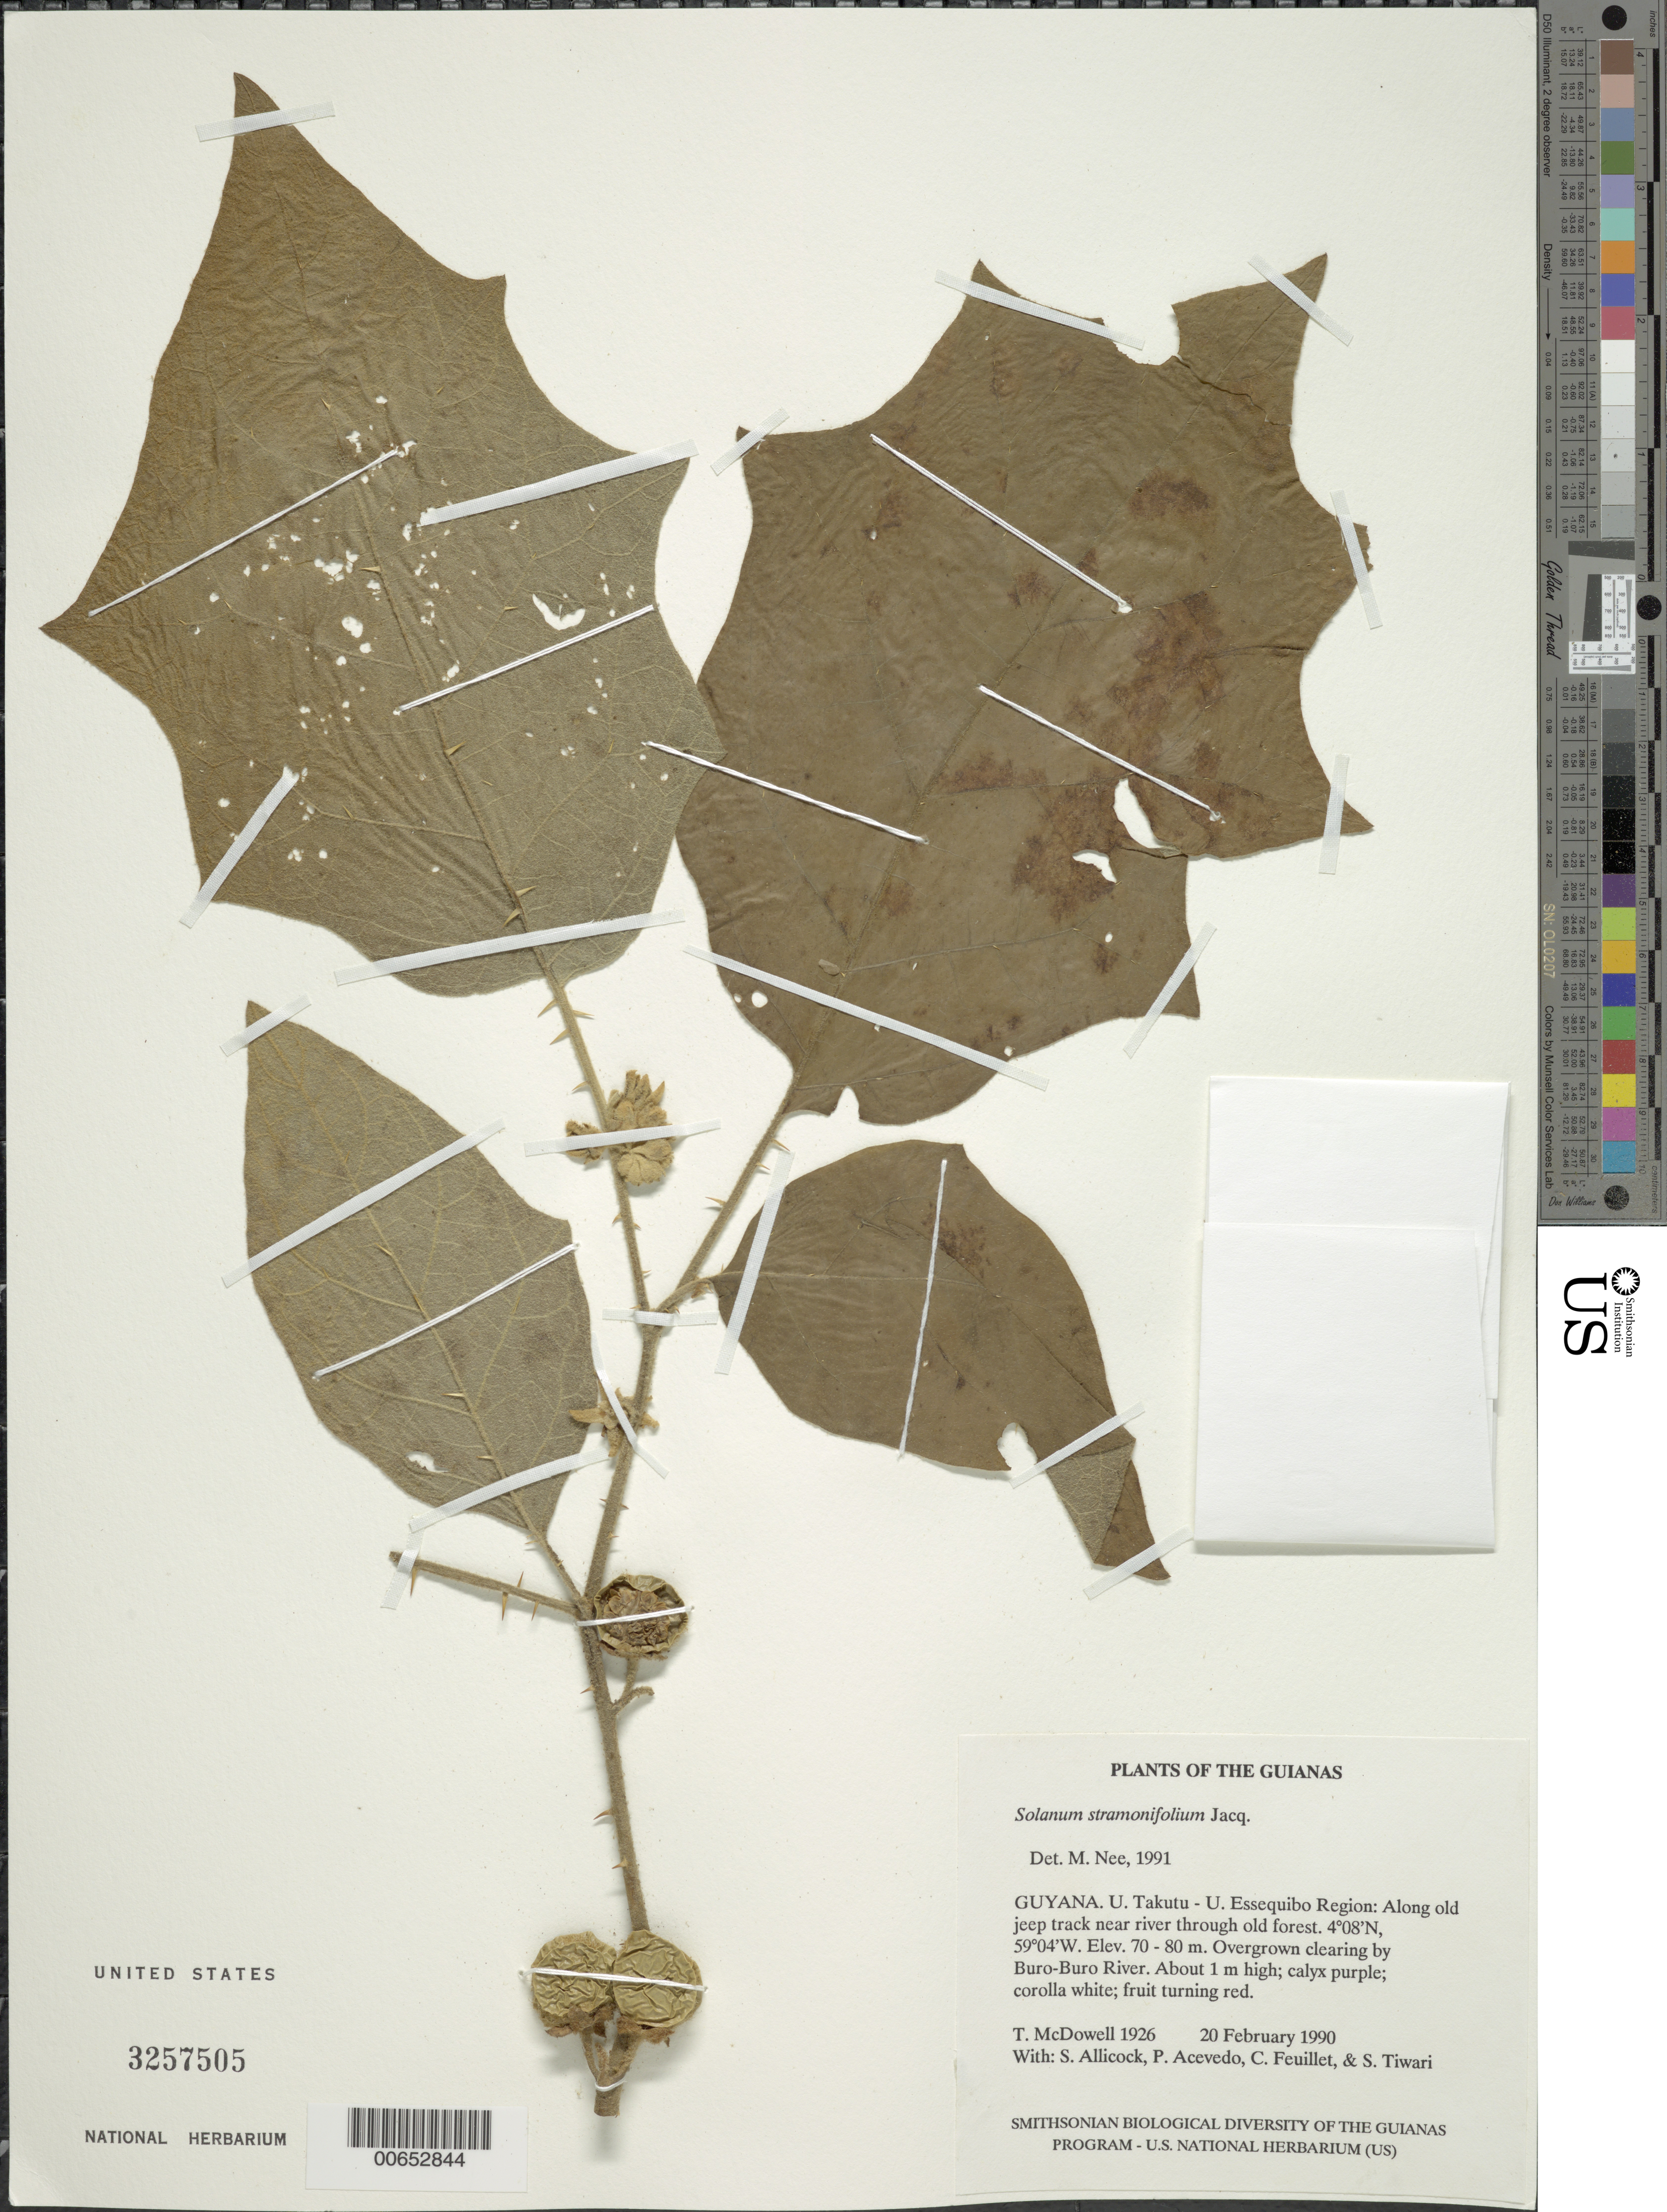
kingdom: Plantae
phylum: Tracheophyta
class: Magnoliopsida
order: Solanales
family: Solanaceae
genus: Solanum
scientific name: Solanum stramoniifolium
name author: Jacq.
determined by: Nee, Michael H.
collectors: T. McDowell, S. Allicock, P. Acevedo-Rodr., C. Feuillet & S. Tiwari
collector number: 1926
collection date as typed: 2 Feb 1990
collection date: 1990-02-02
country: Guyana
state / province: U. Takutu-U. Essequibo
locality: By Buro-Buro River, along old jeep track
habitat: Overgrown clearing in old forest.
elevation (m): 70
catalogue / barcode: US 3257505